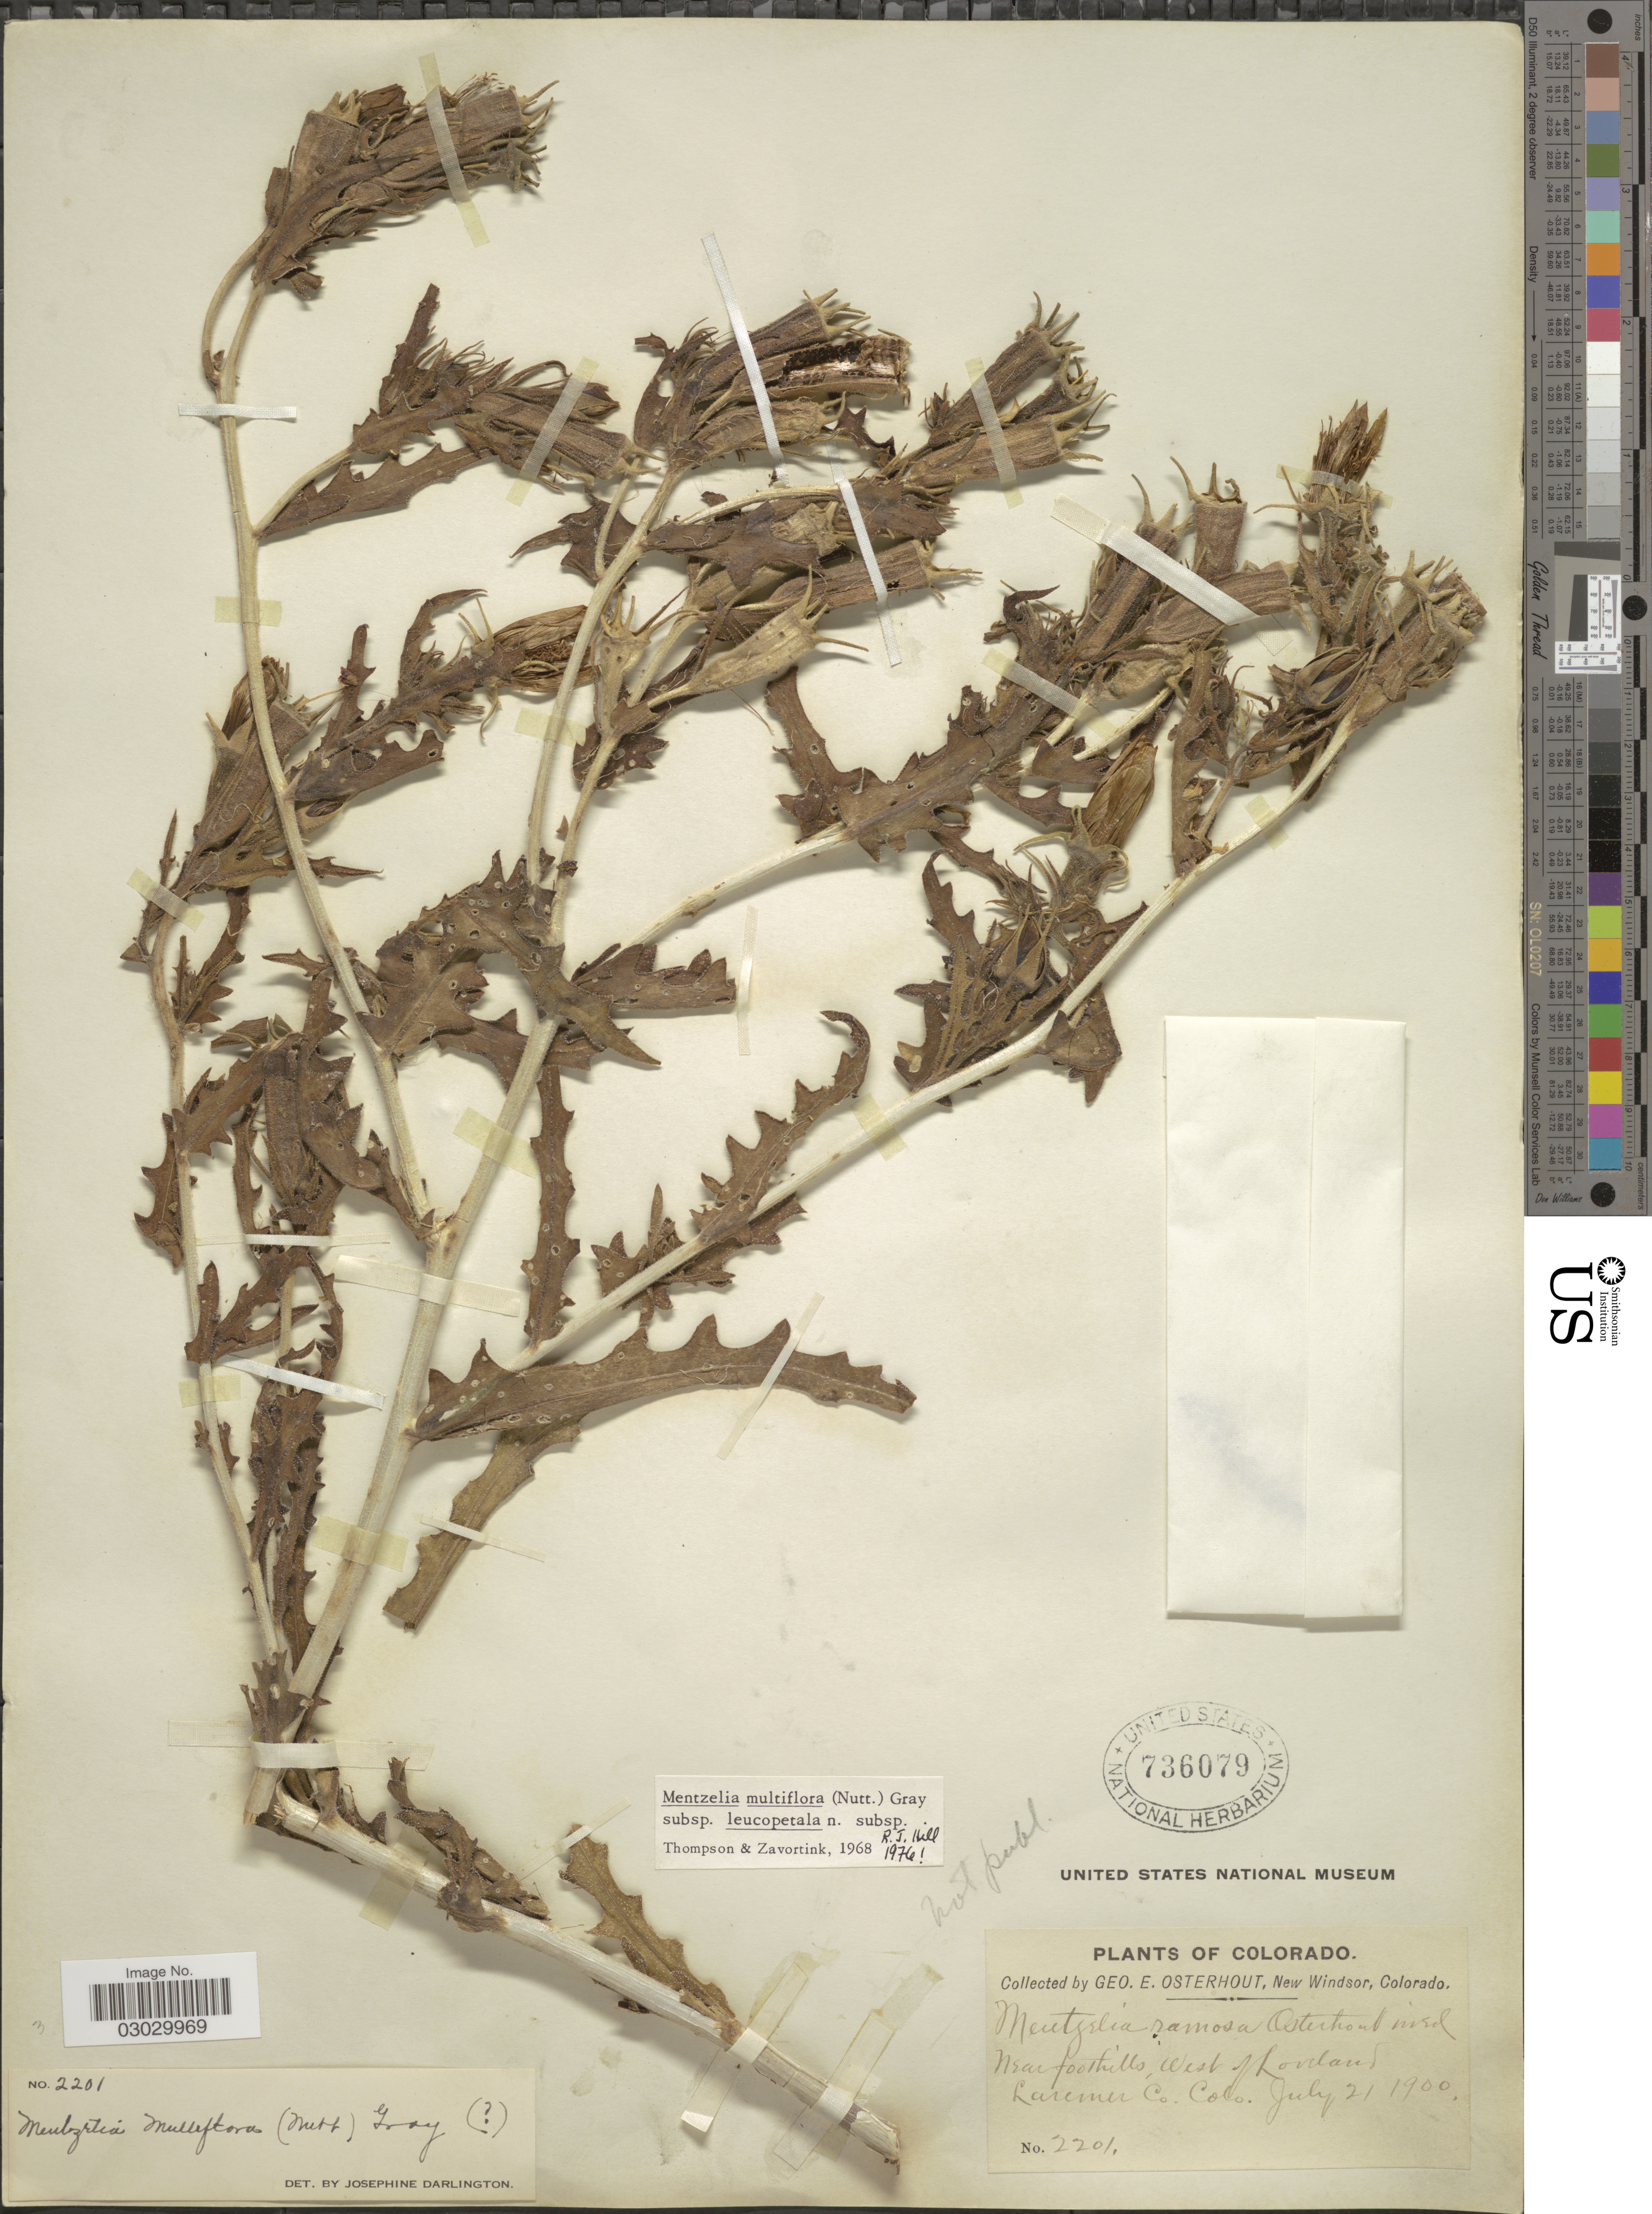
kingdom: Plantae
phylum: Tracheophyta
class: Magnoliopsida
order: Cornales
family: Loasaceae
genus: Mentzelia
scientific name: Mentzelia multiflora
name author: (Nutt.) A. Gray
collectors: G. Osterhout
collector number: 2201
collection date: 1900-07-21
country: United States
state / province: Colorado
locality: Near foothills, West of Lowland. Laremer Co. Colo.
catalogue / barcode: US 736079